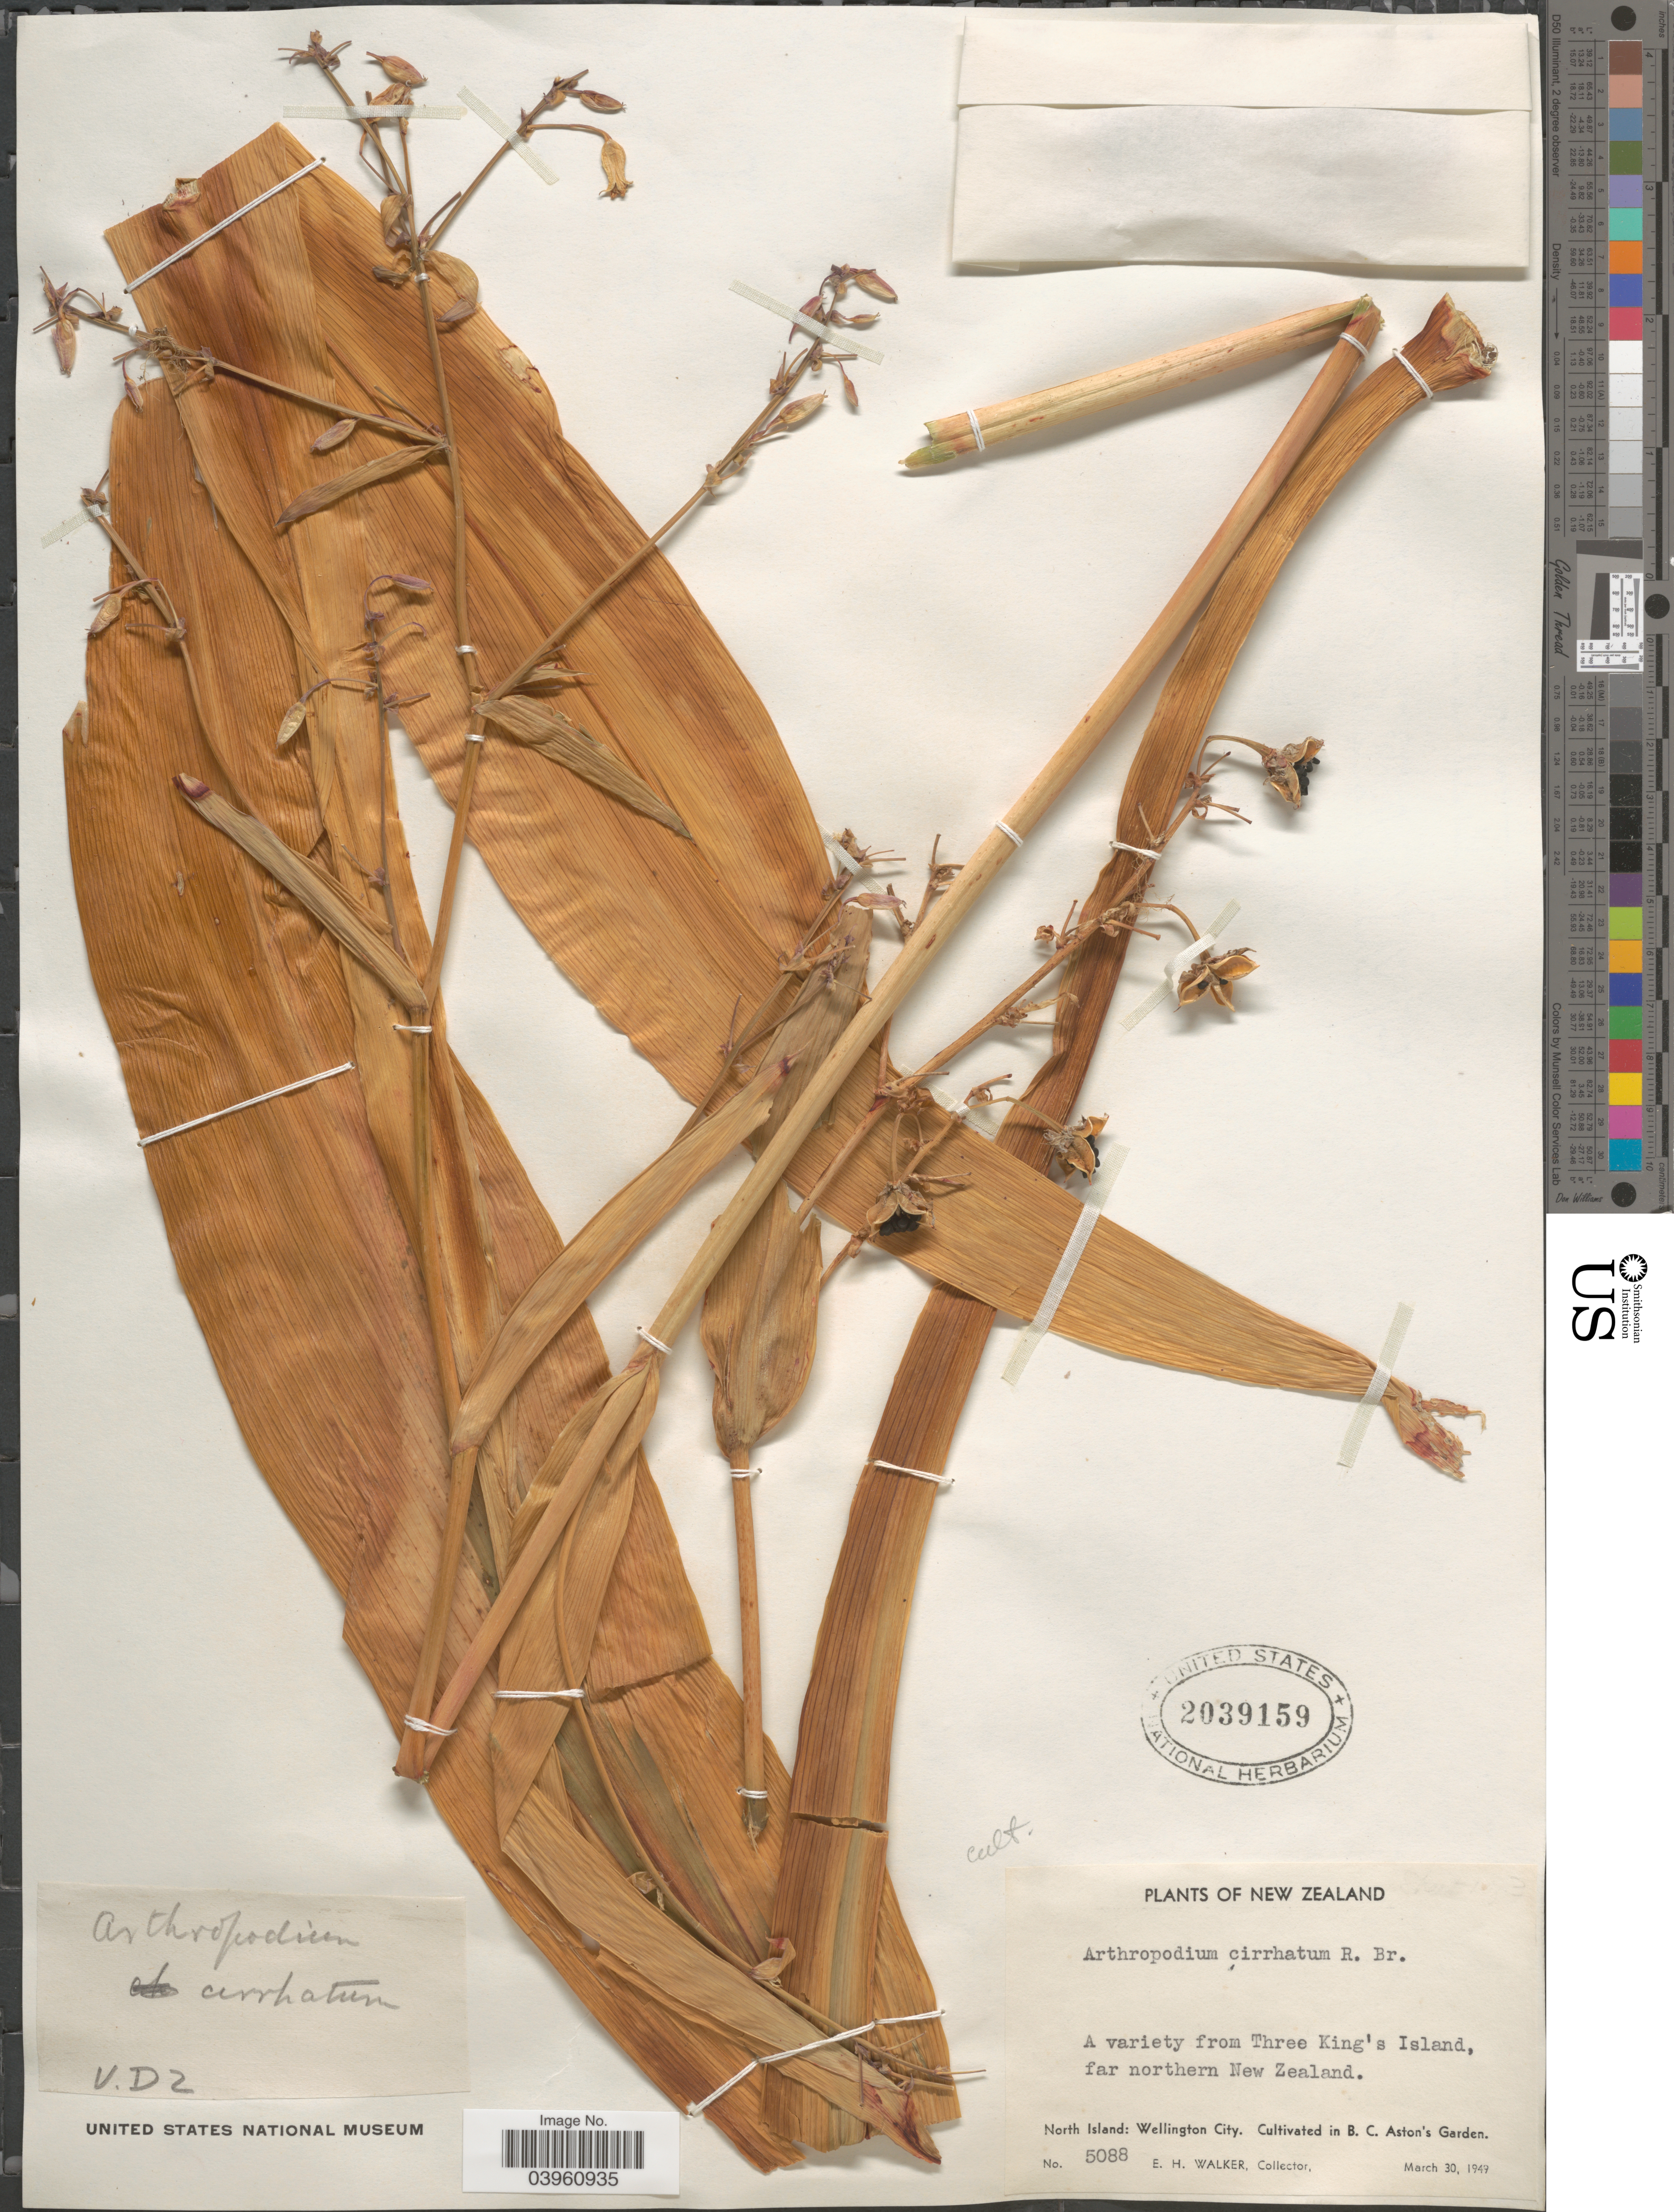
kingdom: Plantae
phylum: Tracheophyta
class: Liliopsida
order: Asparagales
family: Asparagaceae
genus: Arthropodium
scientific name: Arthropodium cirrhatum G. Benn., nom. inval., nom. nud.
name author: G. Benn.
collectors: E. H. Walker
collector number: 5088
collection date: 1949-03-30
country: New Zealand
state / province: Wellington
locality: A variety from Three King's Island, far northern New Zealand. North Island: Wellington City. [unsure placement] In B.C. Aston's Garden.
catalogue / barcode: US 2039159